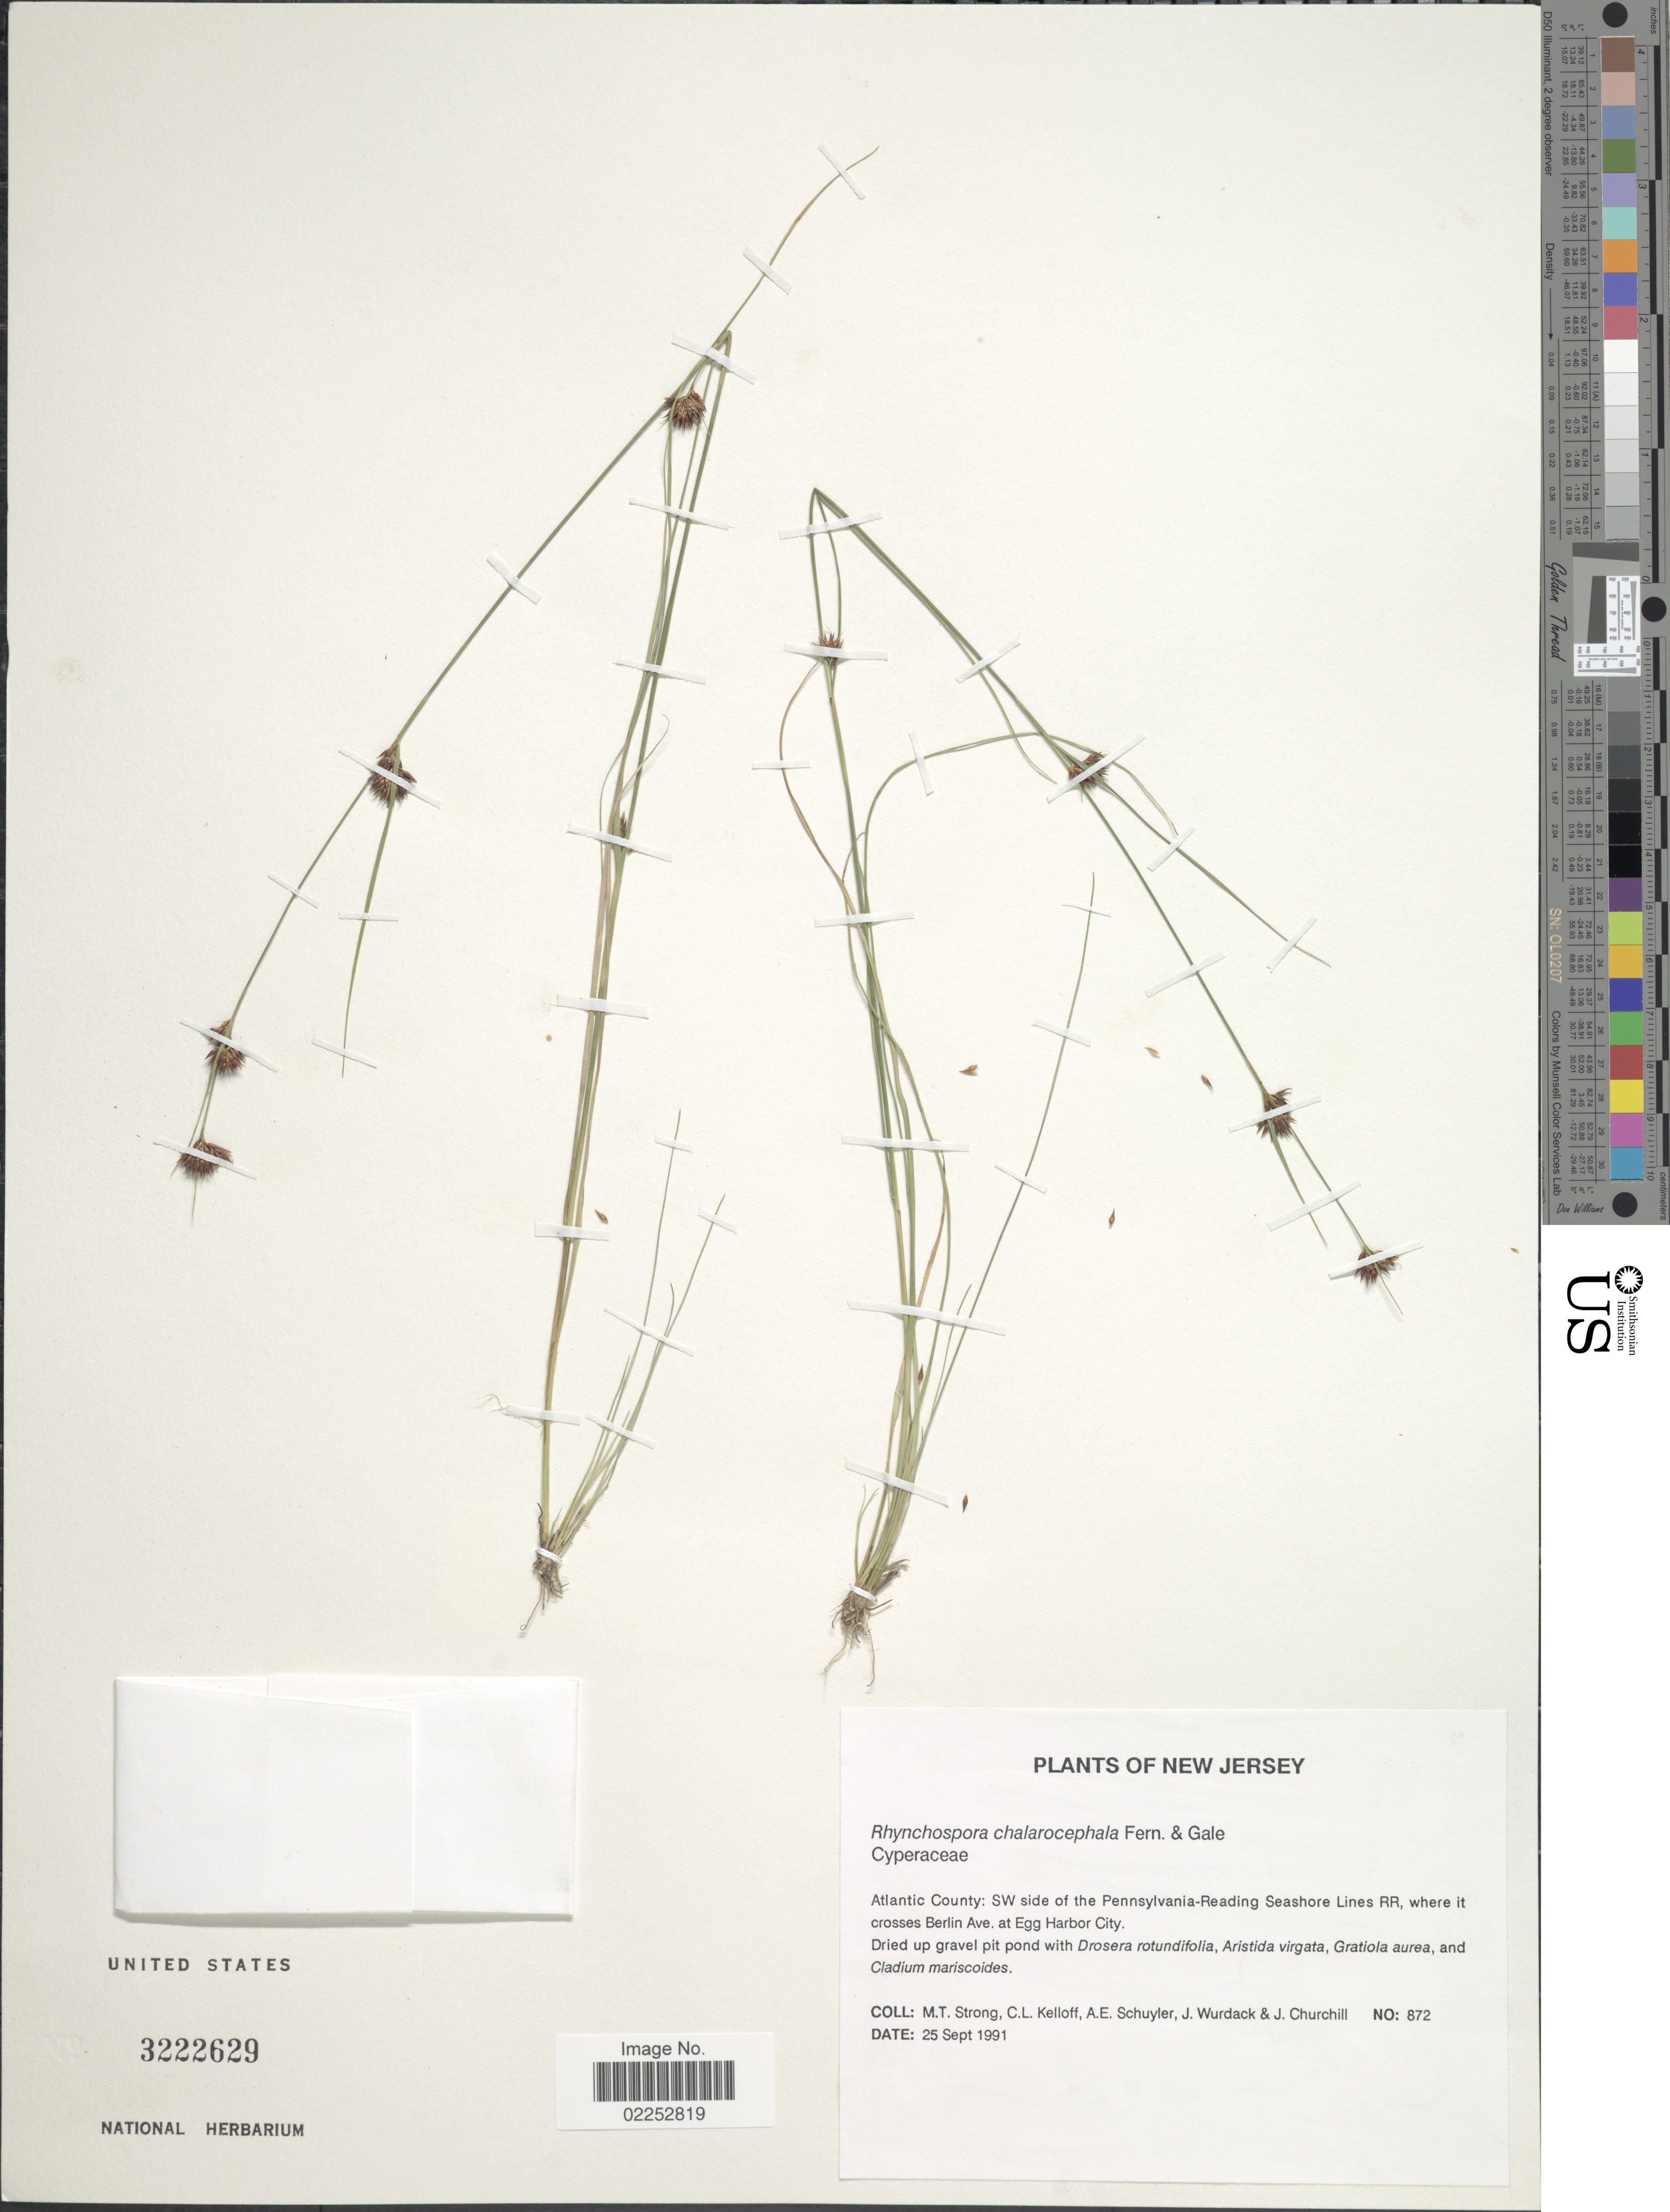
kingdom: Plantae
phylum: Tracheophyta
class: Liliopsida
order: Poales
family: Cyperaceae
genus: Rhynchospora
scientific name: Rhynchospora chalarocephala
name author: Fernald & Gale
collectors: M. T. Strong, C. L. Kelloff, A. Schuyler, J. J. Wurdack & J. Churchill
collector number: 872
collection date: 1991-09-25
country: United States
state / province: New Jersey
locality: Atlantic County: SW side of the Pennsylvania-Reading Seashore Lines RR, where it crosses Berlin Ave, at Egg Harbor City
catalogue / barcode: US 3222629